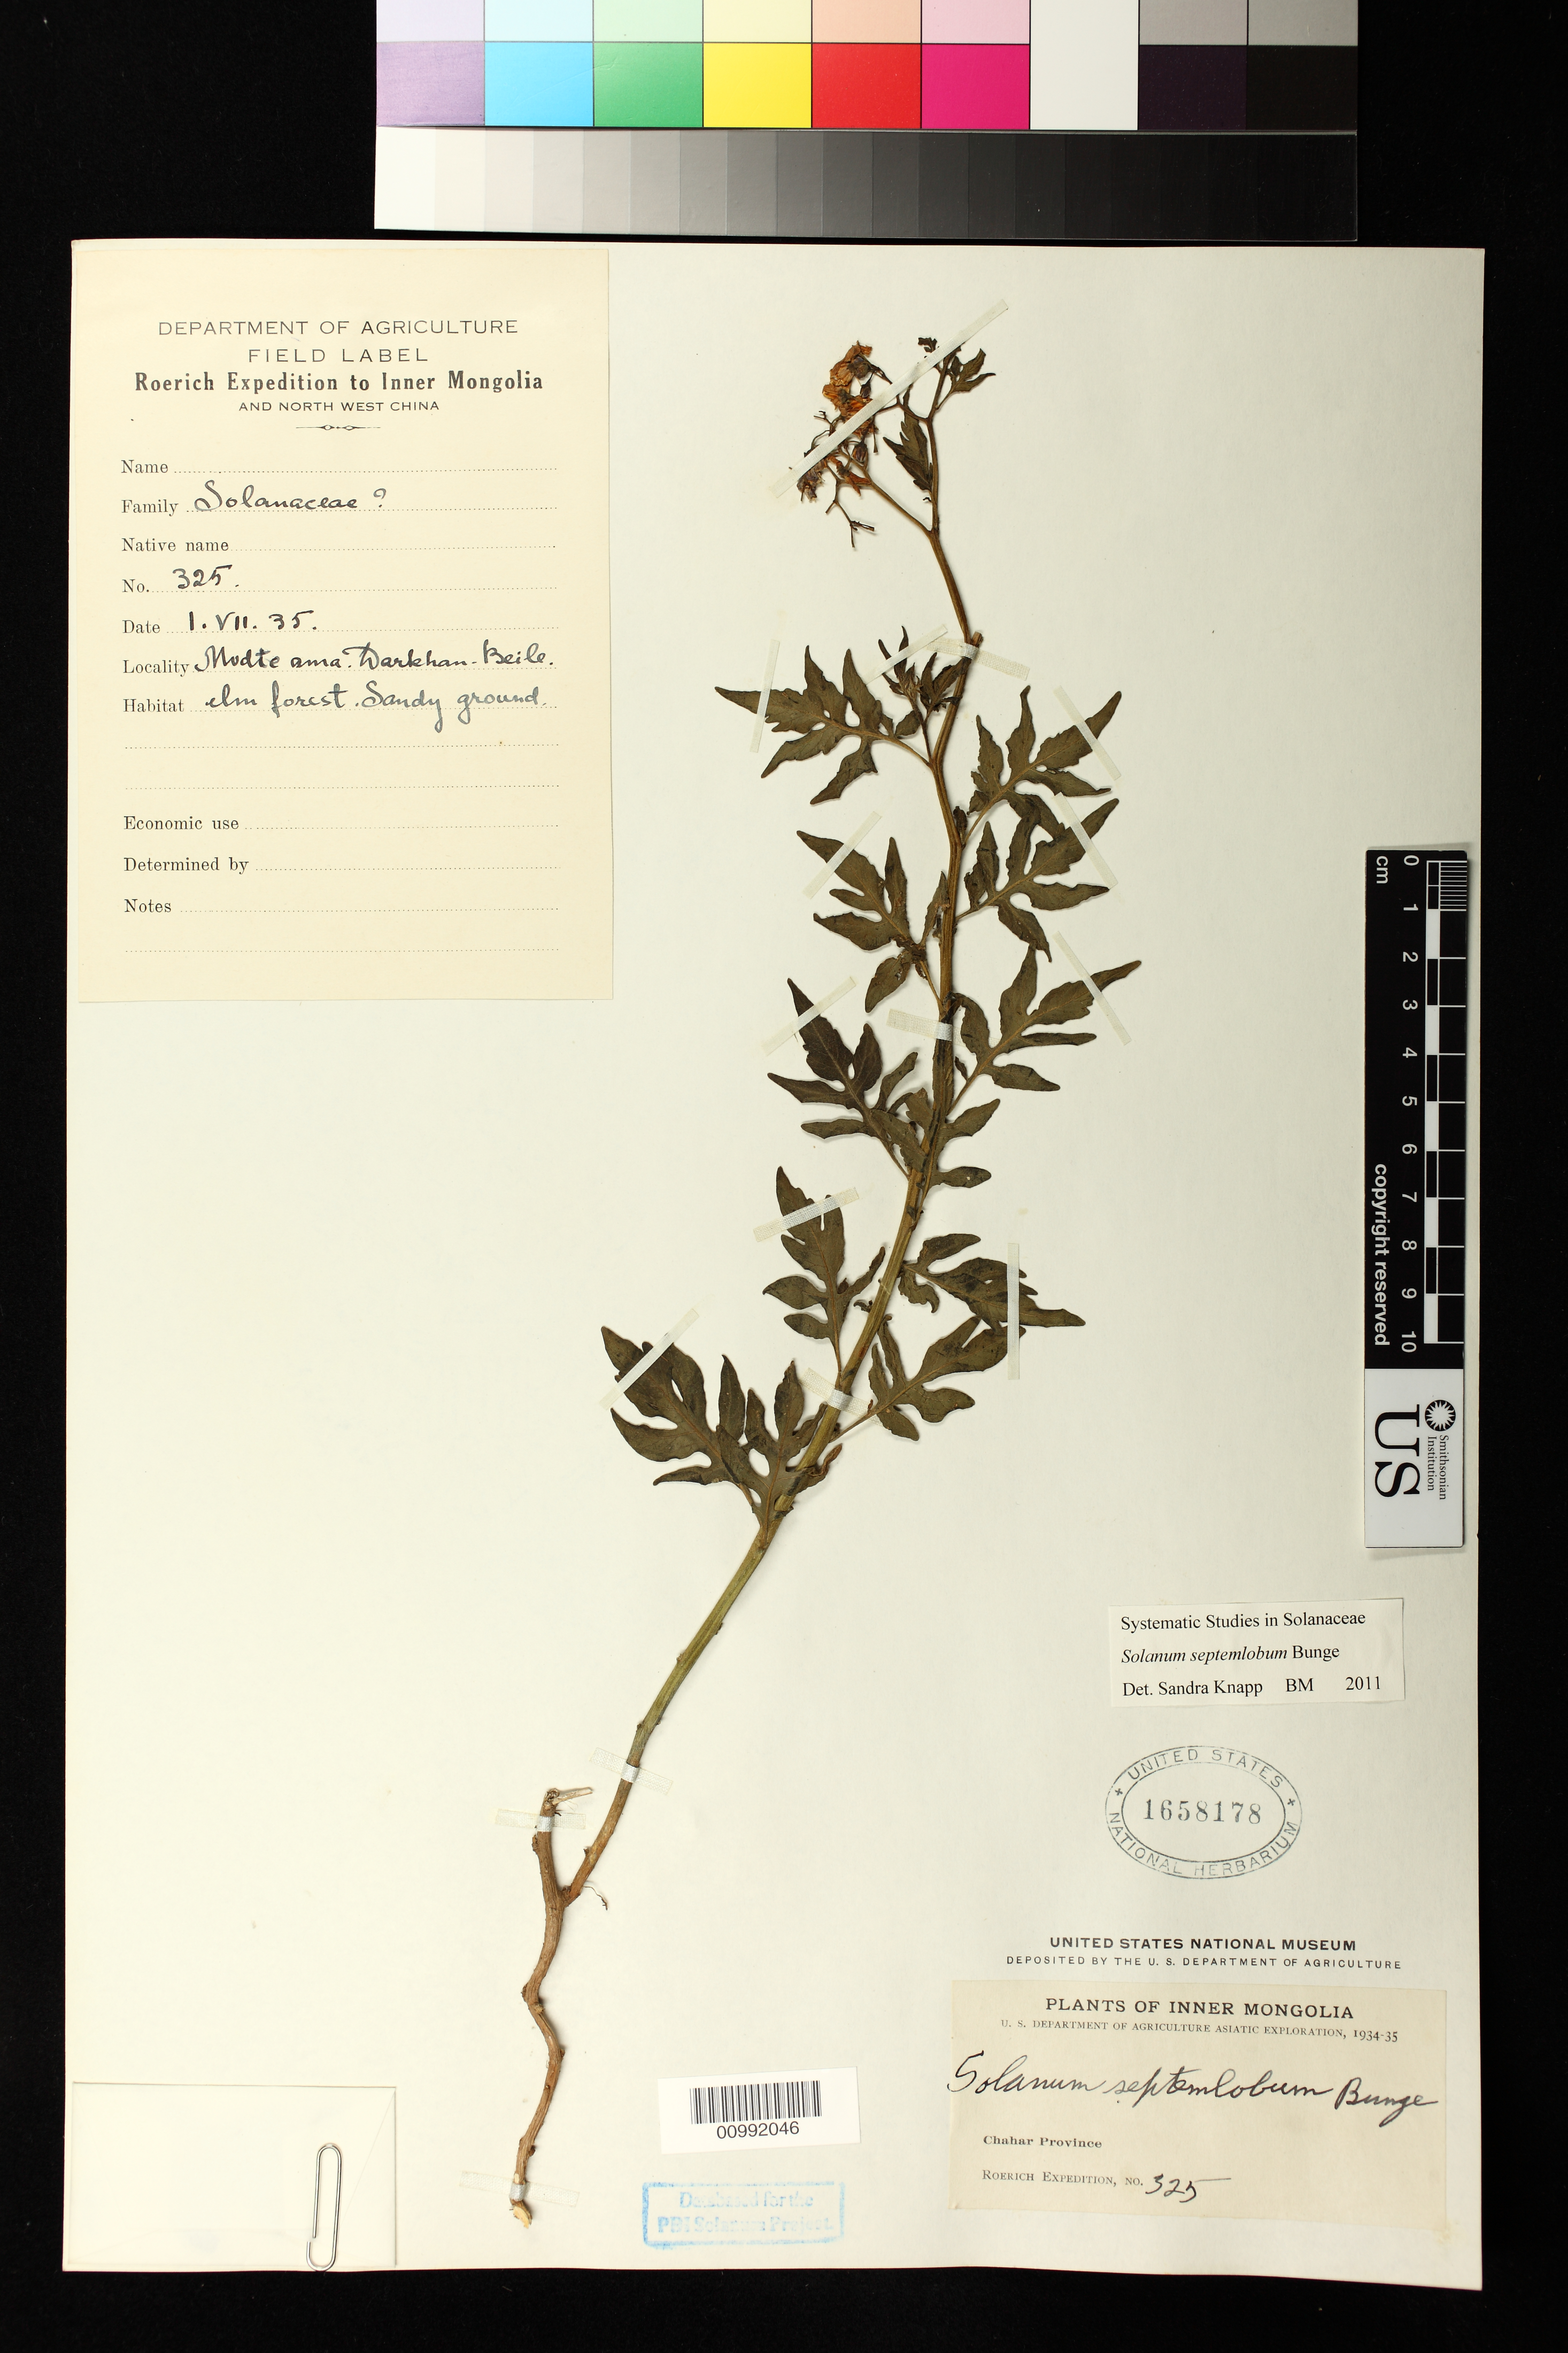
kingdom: Plantae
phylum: Tracheophyta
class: Magnoliopsida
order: Solanales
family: Solanaceae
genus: Solanum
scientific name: Solanum septemlobum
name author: Bunge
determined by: Knapp, S. D.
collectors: Roerich Expedition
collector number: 325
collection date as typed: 1 Jul 1935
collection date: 1935-07-01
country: China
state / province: Nei Monggol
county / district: Chahar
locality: Modte ama, Darkhan Beile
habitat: elm forest, sandy ground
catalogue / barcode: US 1658178